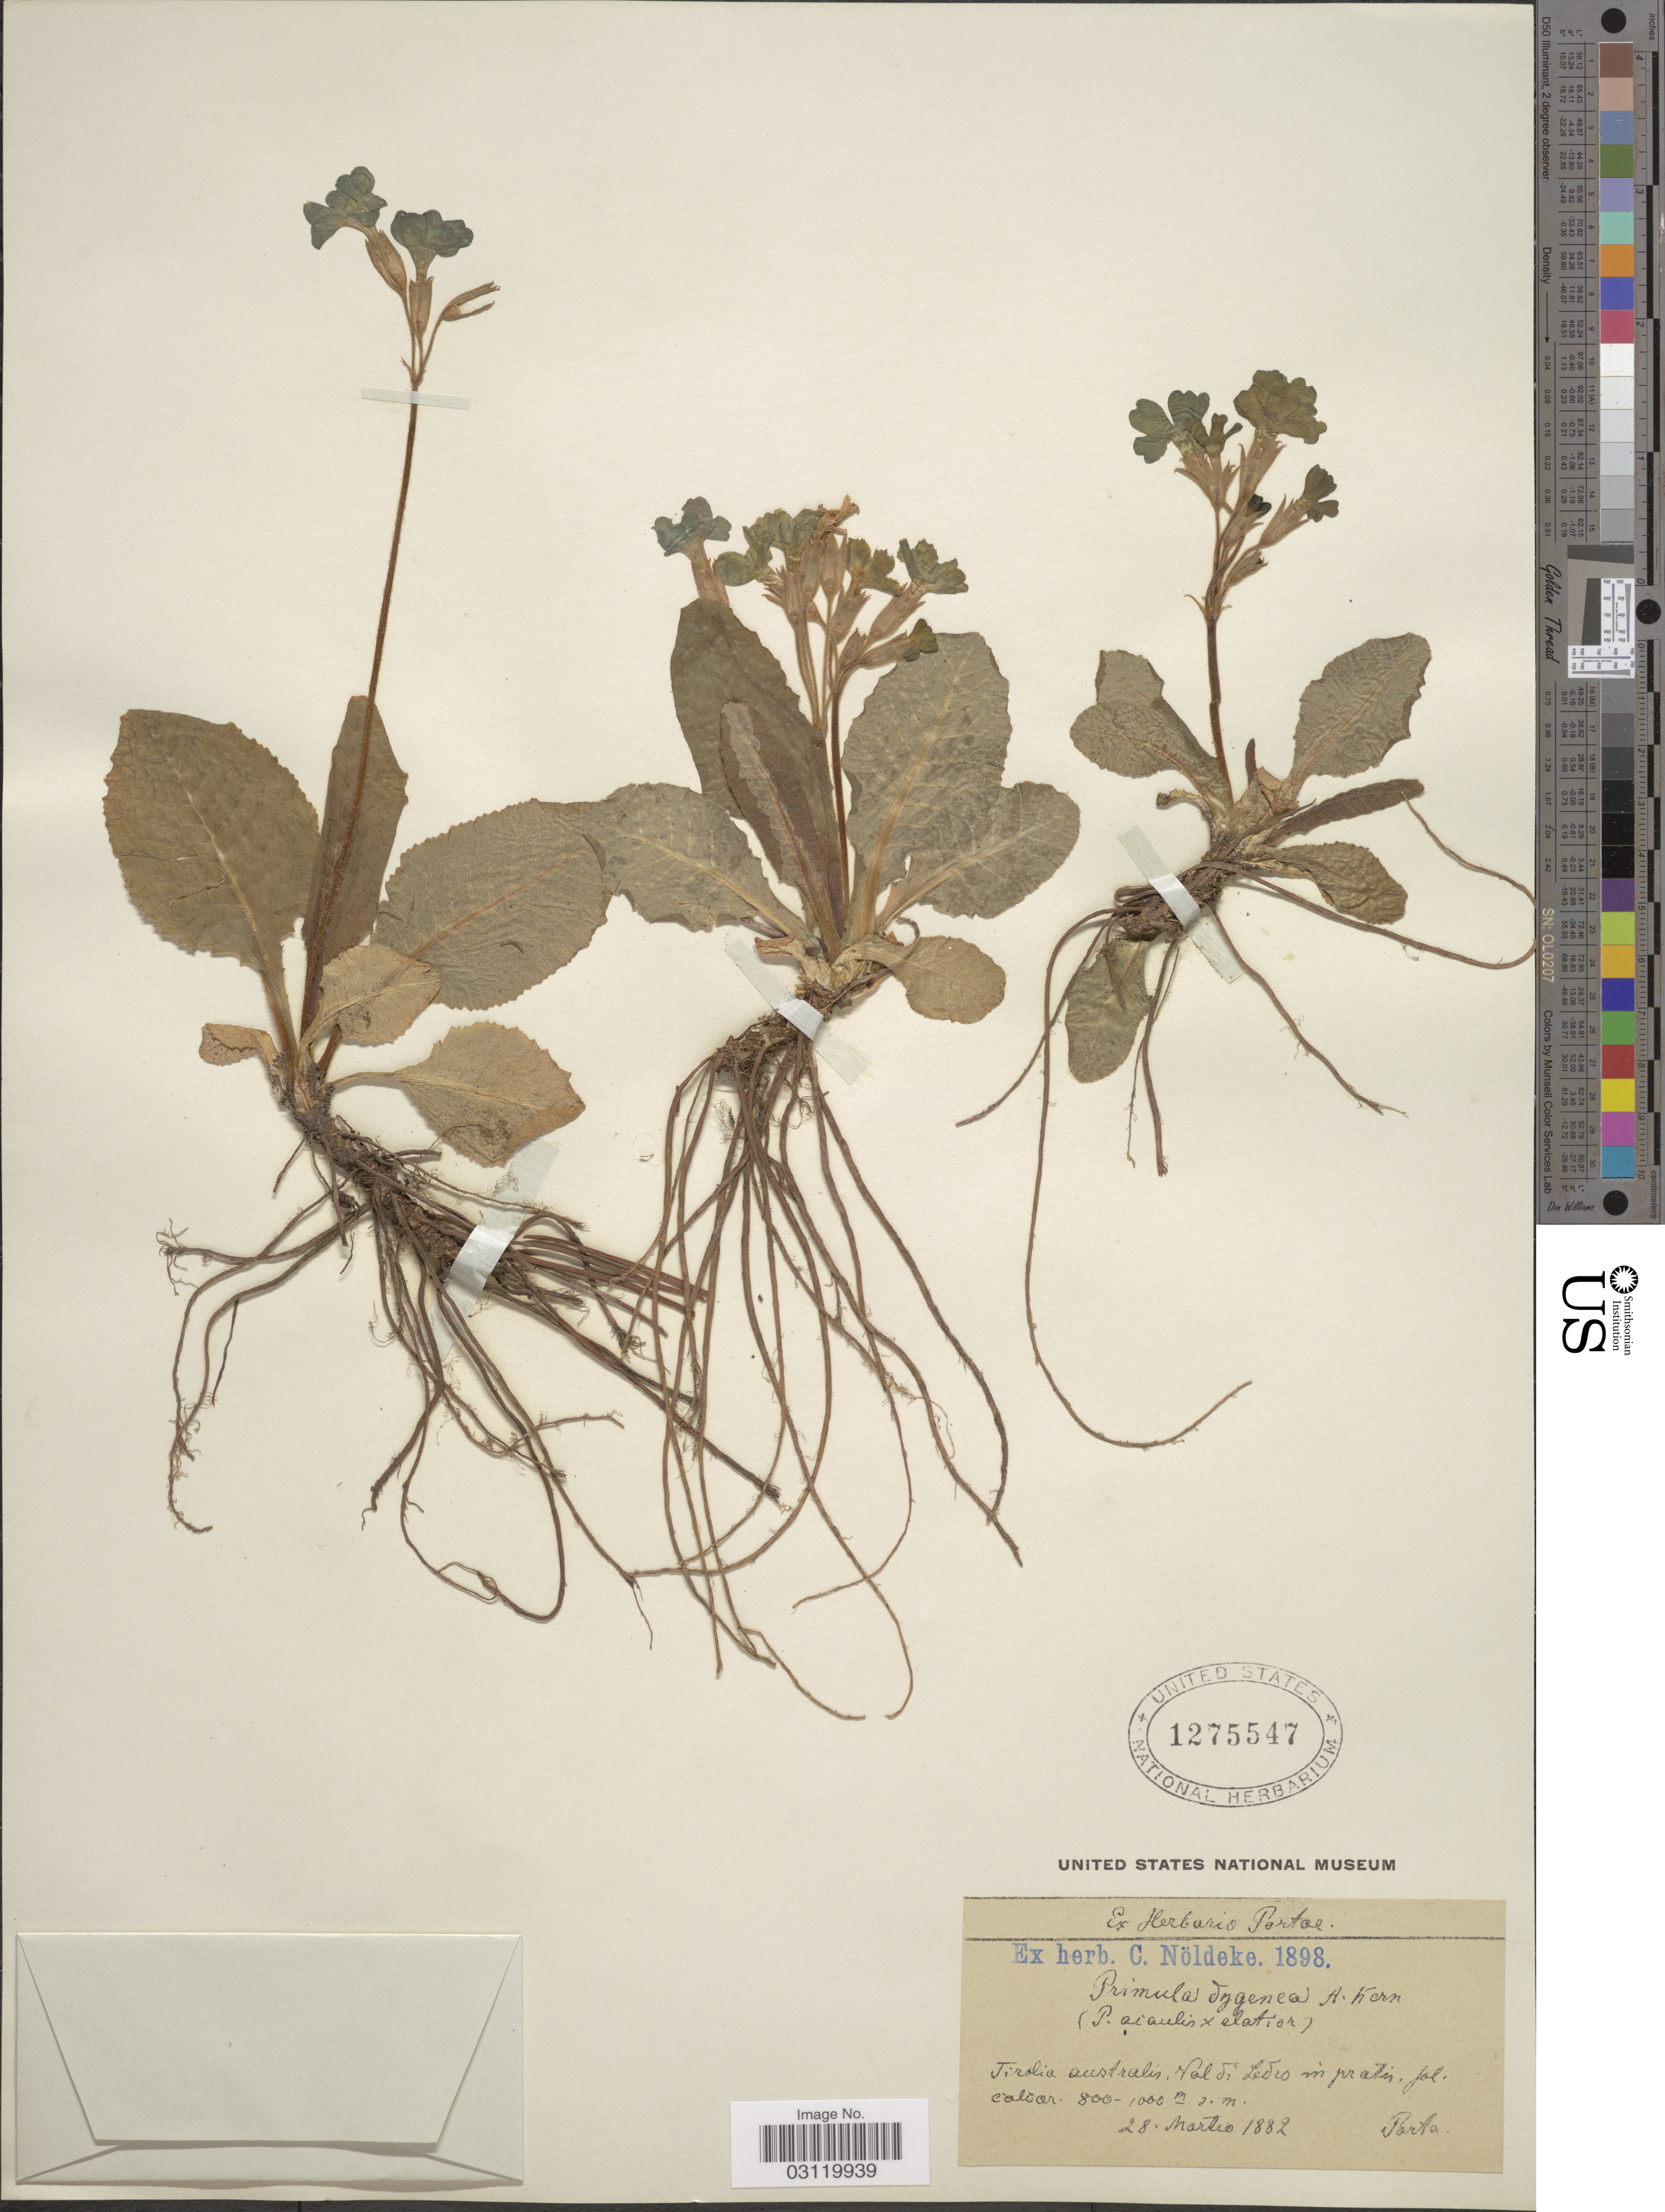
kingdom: Plantae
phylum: Tracheophyta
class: Magnoliopsida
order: Ericales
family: Primulaceae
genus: Primula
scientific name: Primula x digenea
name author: A. Kern.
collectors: -- Porta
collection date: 1882-03-28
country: Italy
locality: Tirolia australis. Val di Ledro.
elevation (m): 800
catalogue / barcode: US 1275547